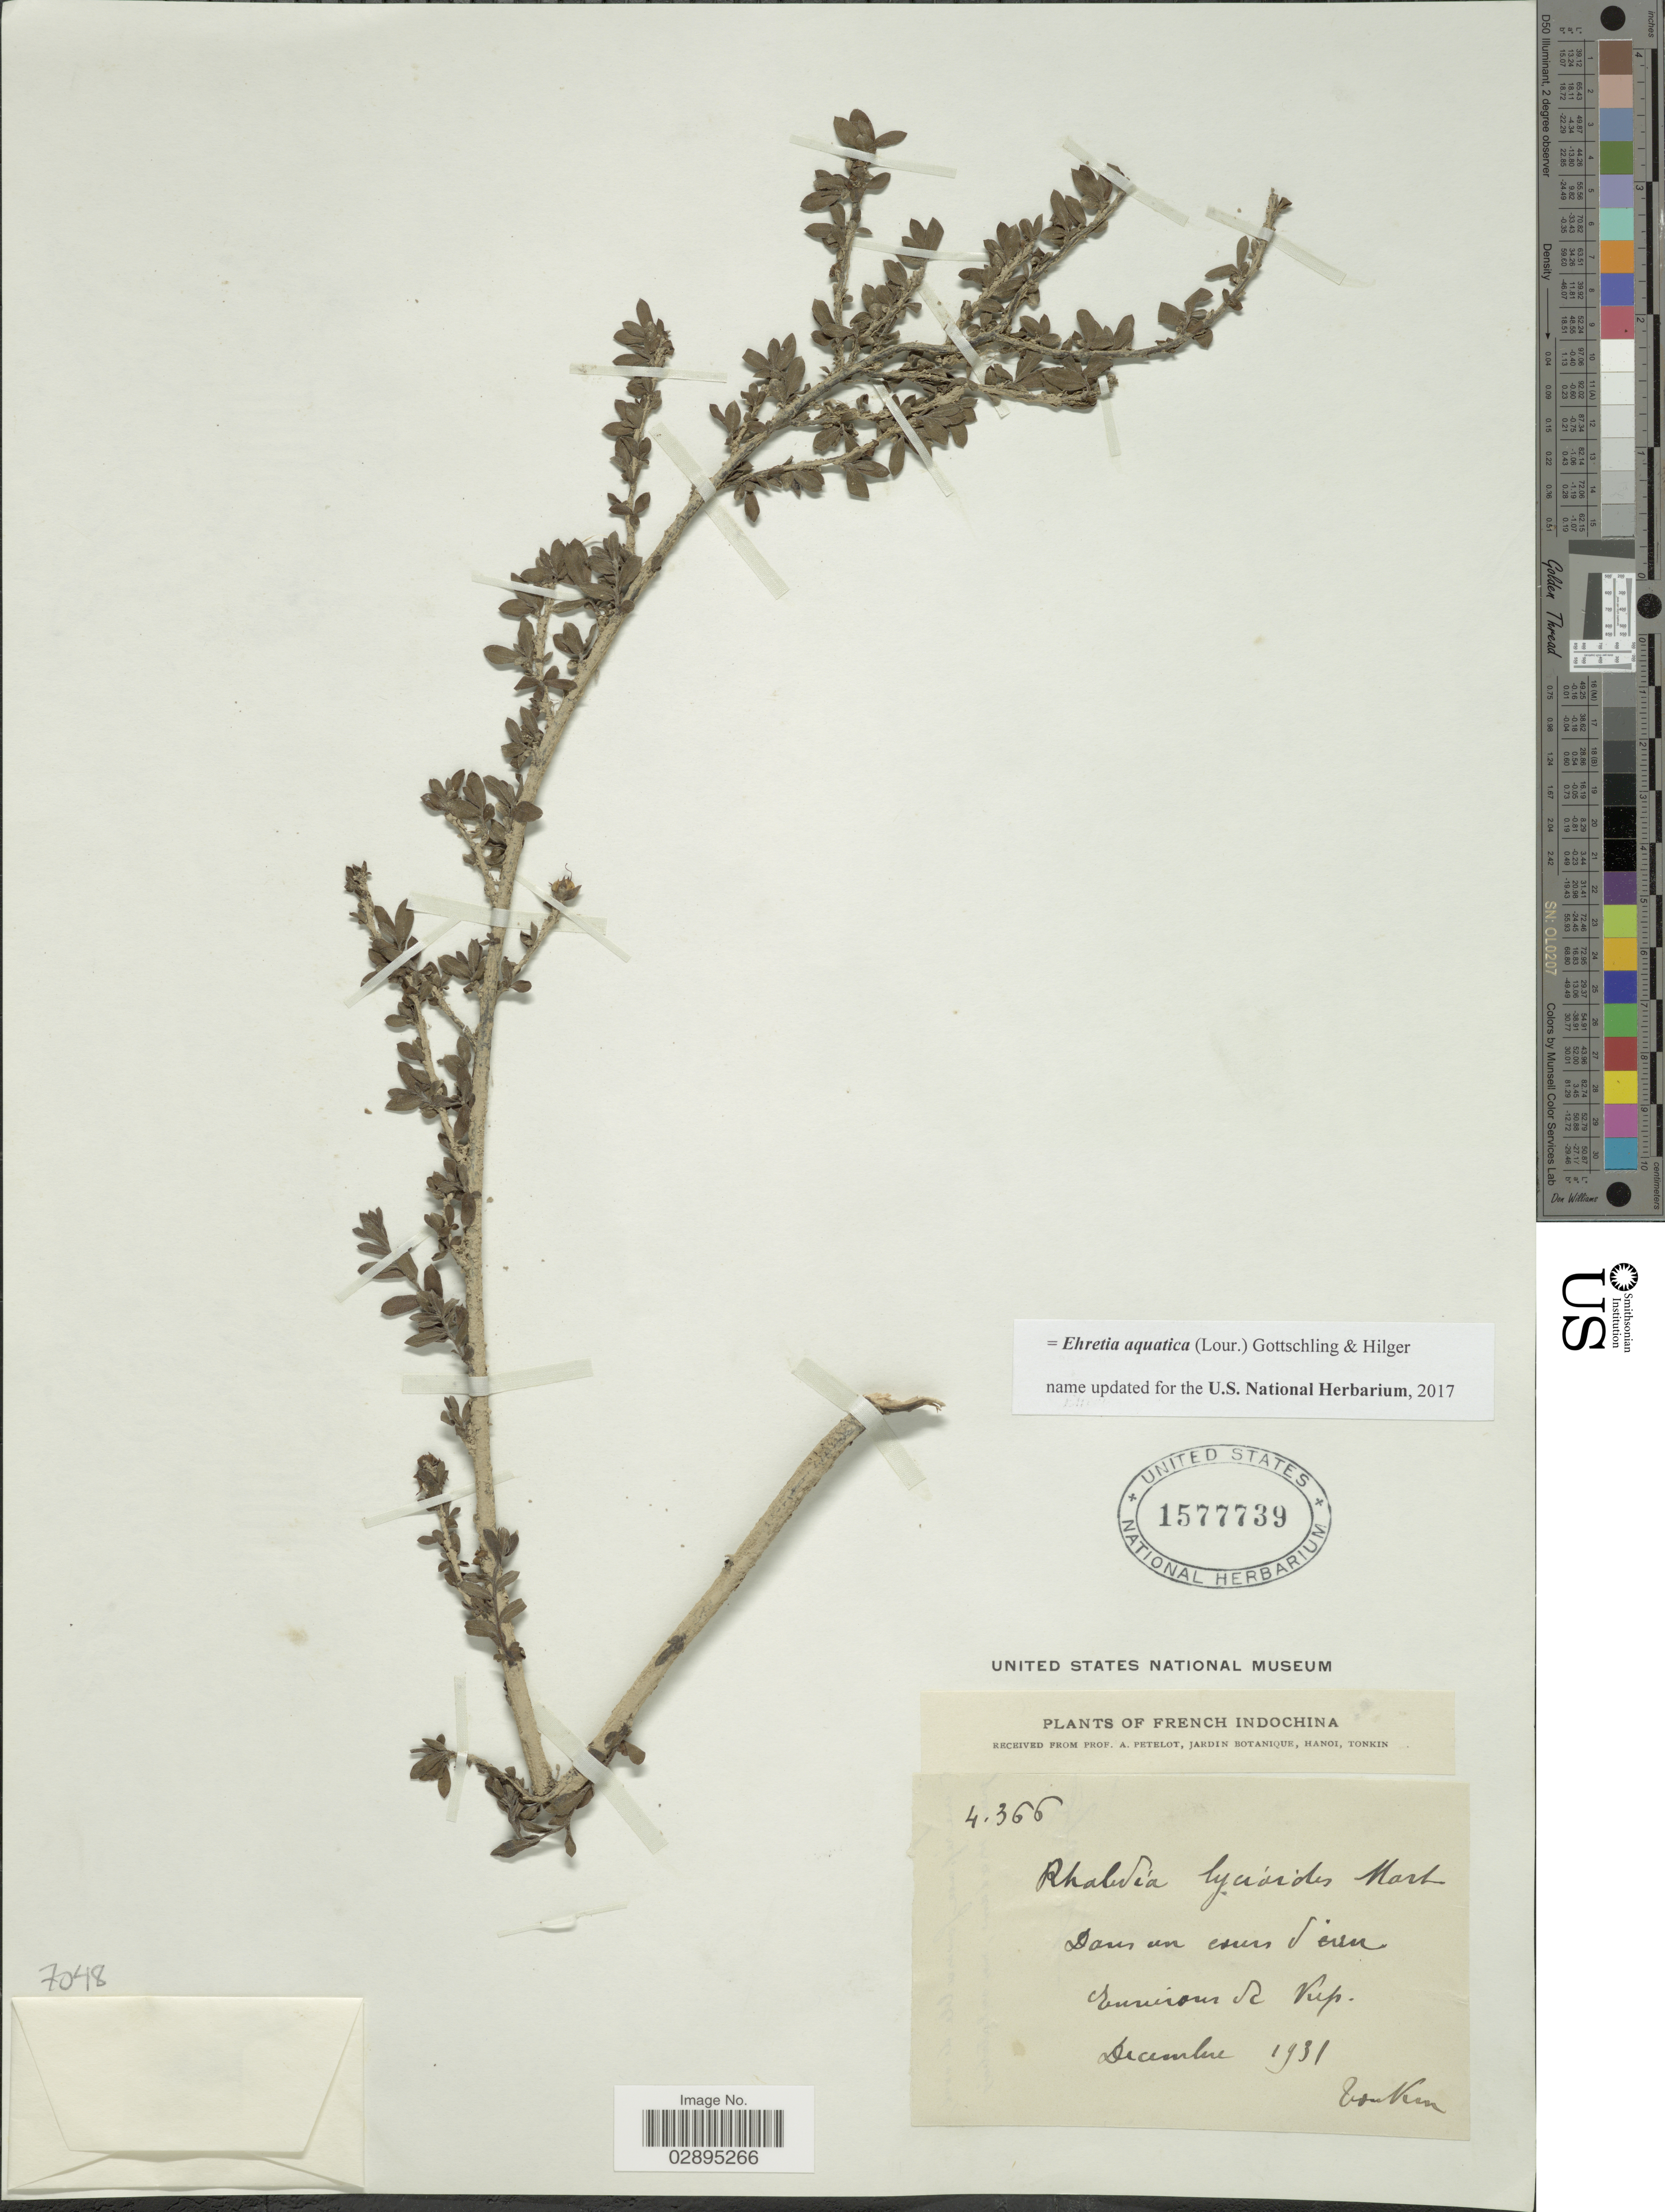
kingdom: Plantae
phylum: Tracheophyta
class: Magnoliopsida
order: Boraginales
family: Ehretiaceae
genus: Ehretia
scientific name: Ehretia aquatica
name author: (Lour.) Gottschling & Hilger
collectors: A. Petelot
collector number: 4366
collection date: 1931-12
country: Vietnam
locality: Tonkin. Dans un eners d'eren. Environs de Kep. French Indochina.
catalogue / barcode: US 1577739